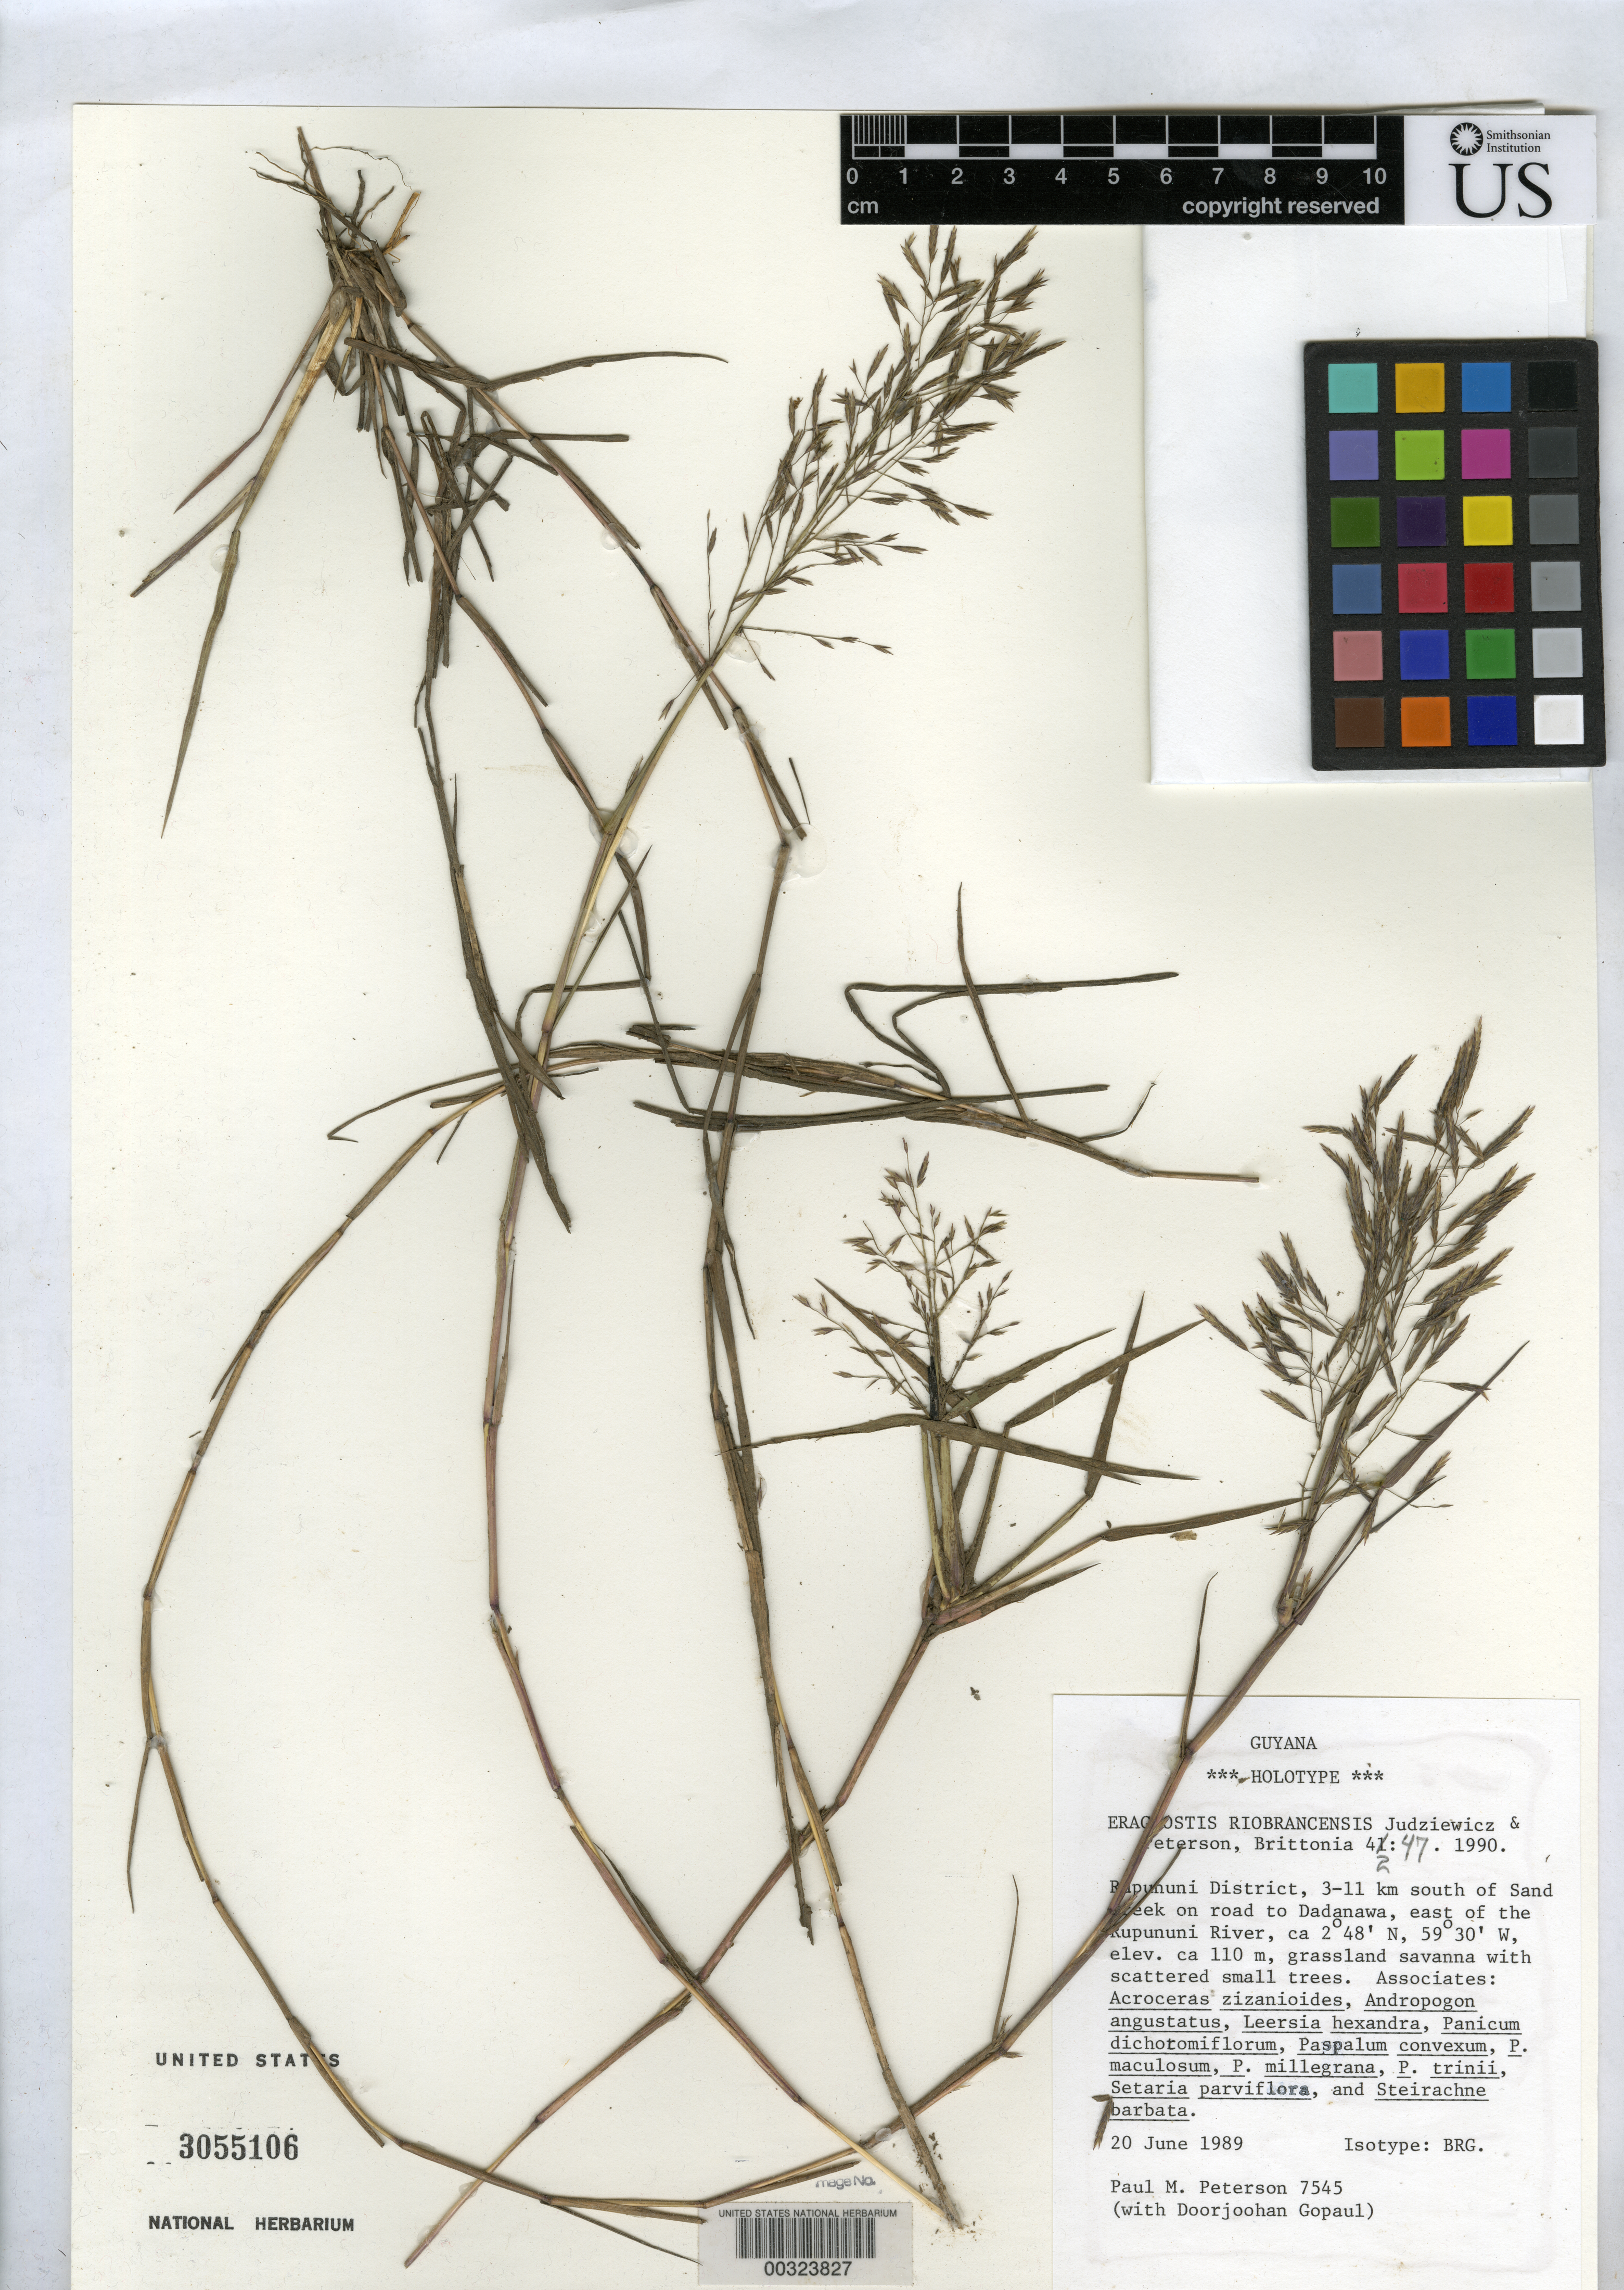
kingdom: Plantae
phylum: Tracheophyta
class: Liliopsida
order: Poales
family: Poaceae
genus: Eragrostis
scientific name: Eragrostis riobrancensis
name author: Judz. & P.M. Peterson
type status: Holotype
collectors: P. M. Peterson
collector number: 7545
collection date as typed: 20 Jun 1989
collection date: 1989-06-20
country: Guyana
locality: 3-11 km S of Sand Creek on road to Dadanawa, E of Rupununi River.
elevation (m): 110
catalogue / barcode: US 3055106